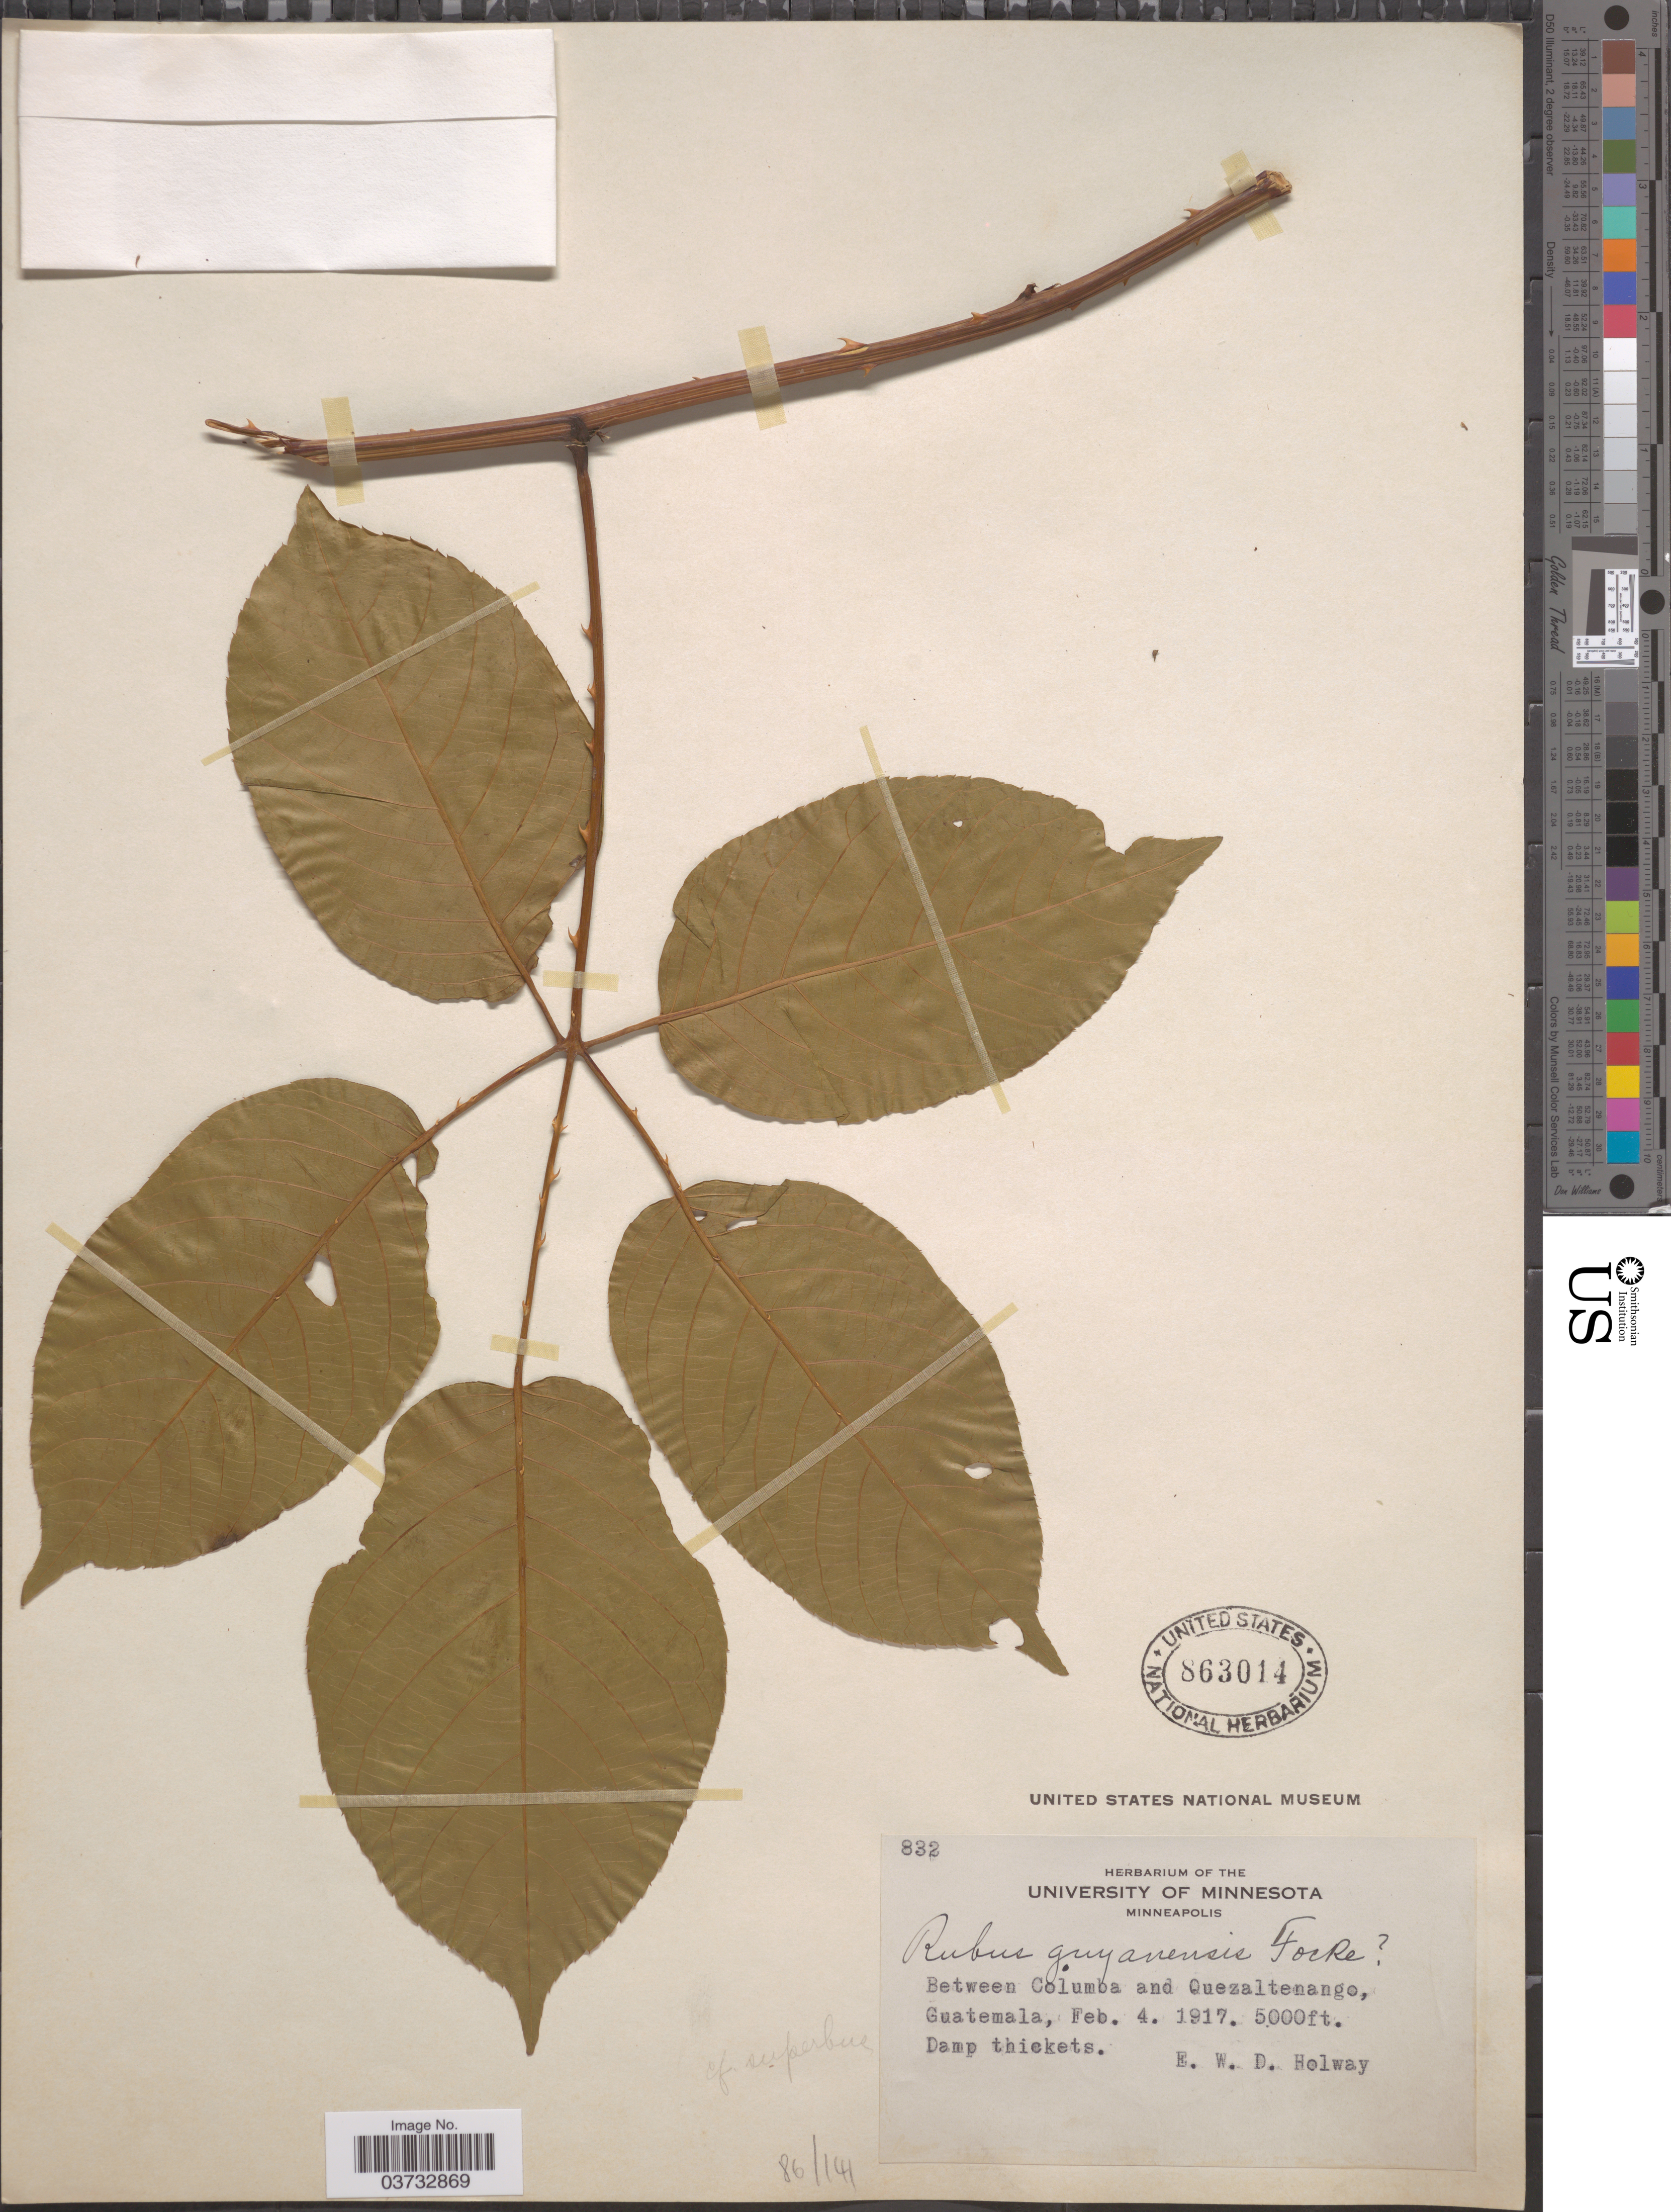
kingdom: Plantae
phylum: Tracheophyta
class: Magnoliopsida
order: Rosales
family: Rosaceae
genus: Rubus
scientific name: Rubus guyanensis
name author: Focke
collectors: E. W. D. Holway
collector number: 832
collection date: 1917-02-04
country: Guatemala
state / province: Quetzaltenango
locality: Between Columba and Quezaltenango.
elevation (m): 1524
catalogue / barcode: US 863014